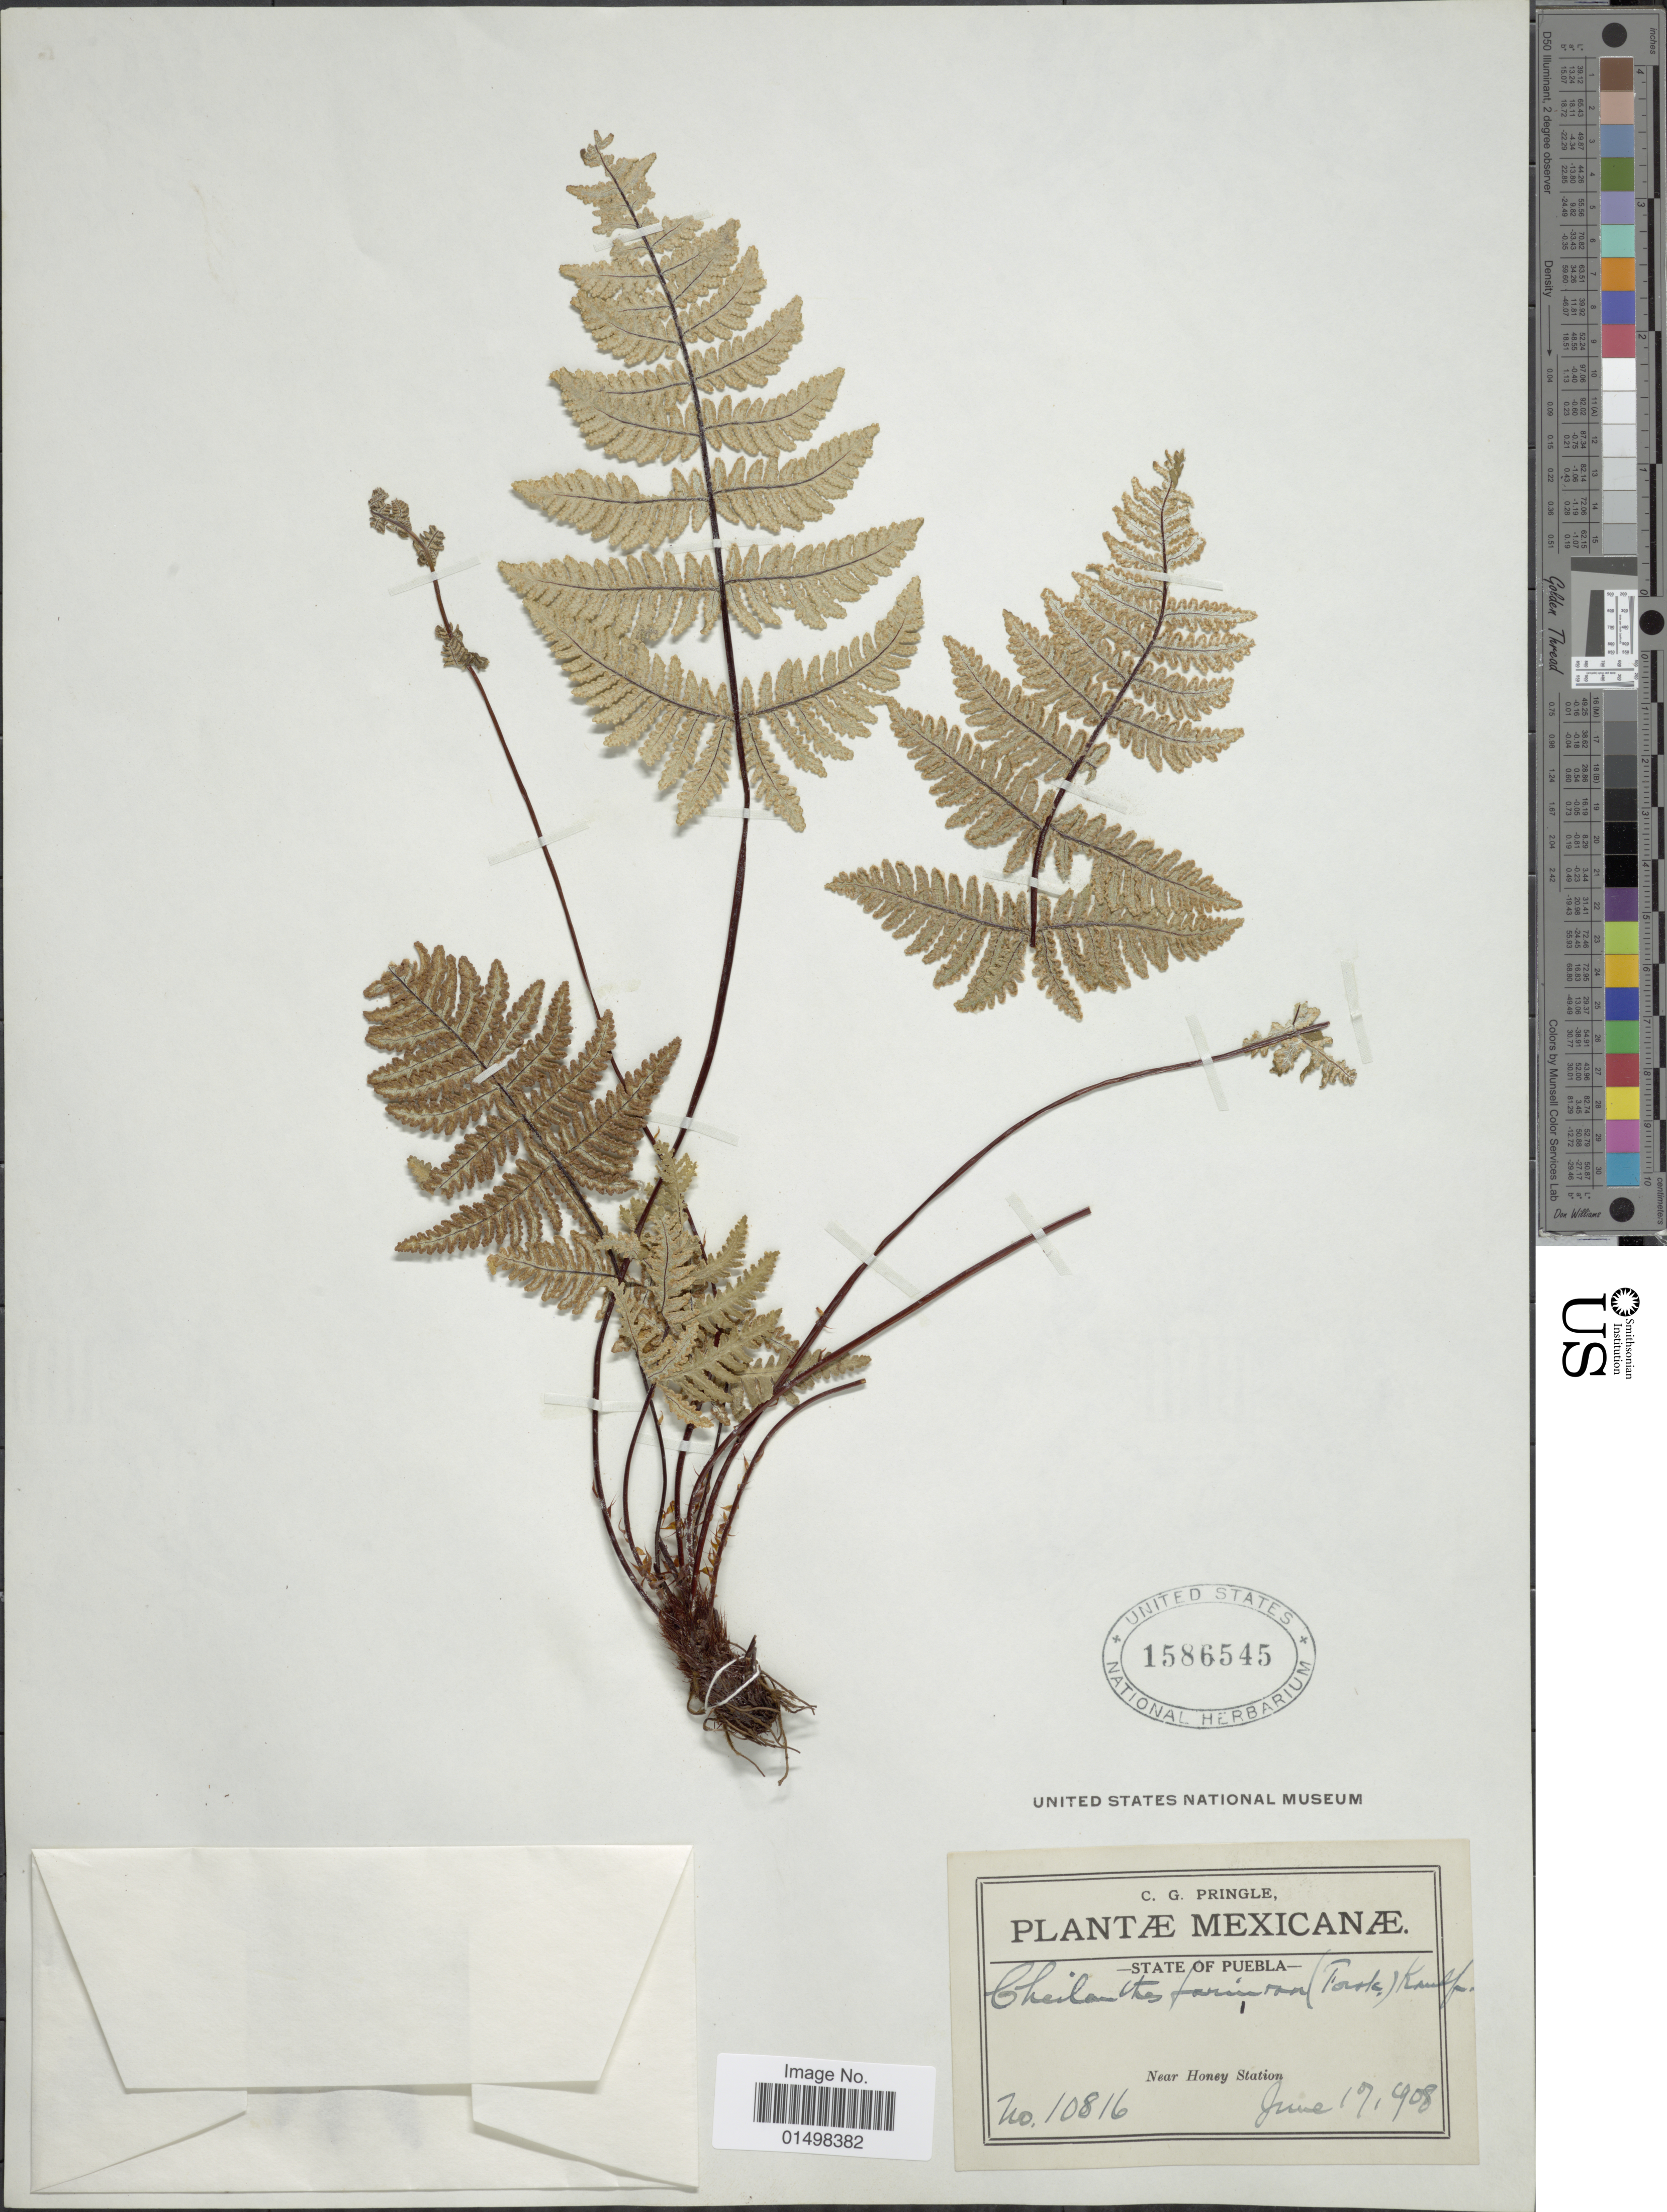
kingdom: Plantae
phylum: Tracheophyta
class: Polypodiopsida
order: Polypodiales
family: Pteridaceae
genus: Aleuritopteris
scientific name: Aleuritopteris farinosa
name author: (Forssk.) Fée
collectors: C. G. Pringle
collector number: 10816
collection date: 1908-06-17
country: Mexico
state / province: Puebla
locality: State of Puebla. Near Honey Station.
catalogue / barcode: US 1586545